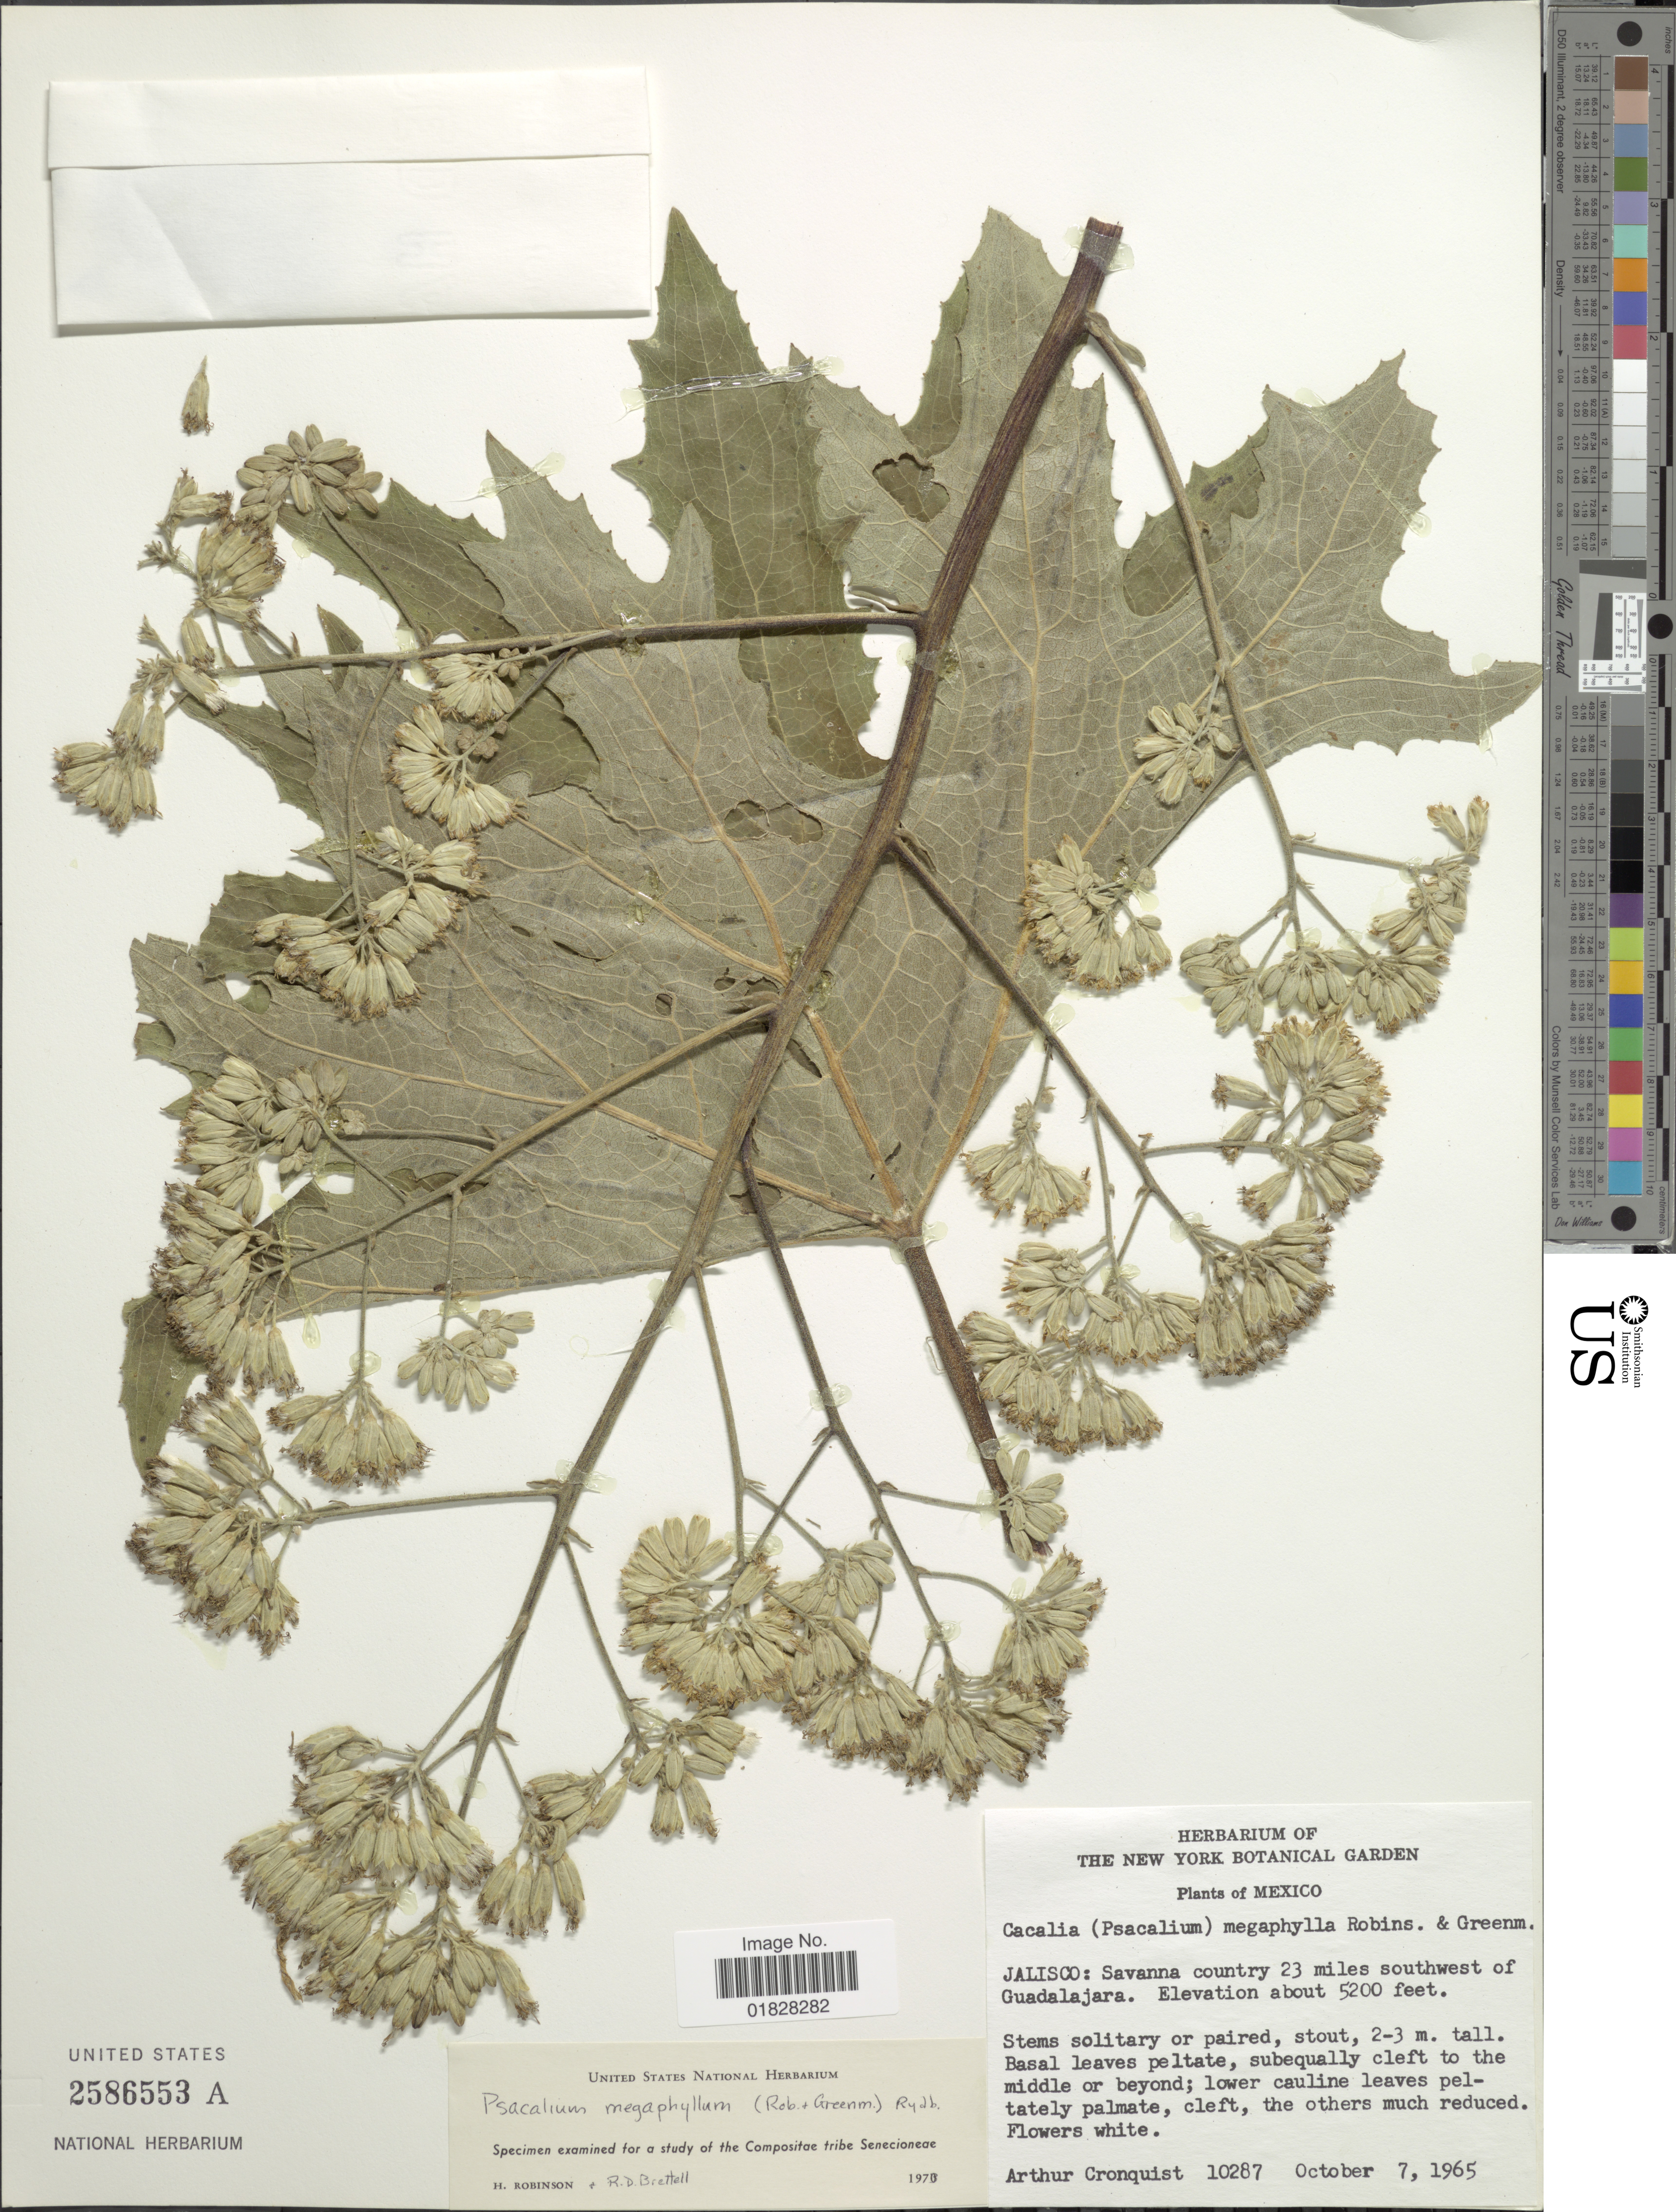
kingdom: Plantae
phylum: Tracheophyta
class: Magnoliopsida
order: Asterales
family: Asteraceae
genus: Psacalium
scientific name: Psacalium megaphyllum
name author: (B.L. Rob. & Greenm.) Rydb.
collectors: A. J. Cronquist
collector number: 10287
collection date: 1965-10-07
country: Mexico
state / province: Jalisco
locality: Jalisco: Savanna country 23 miles southwest of Guadalajara.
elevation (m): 1585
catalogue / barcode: US 2586553A